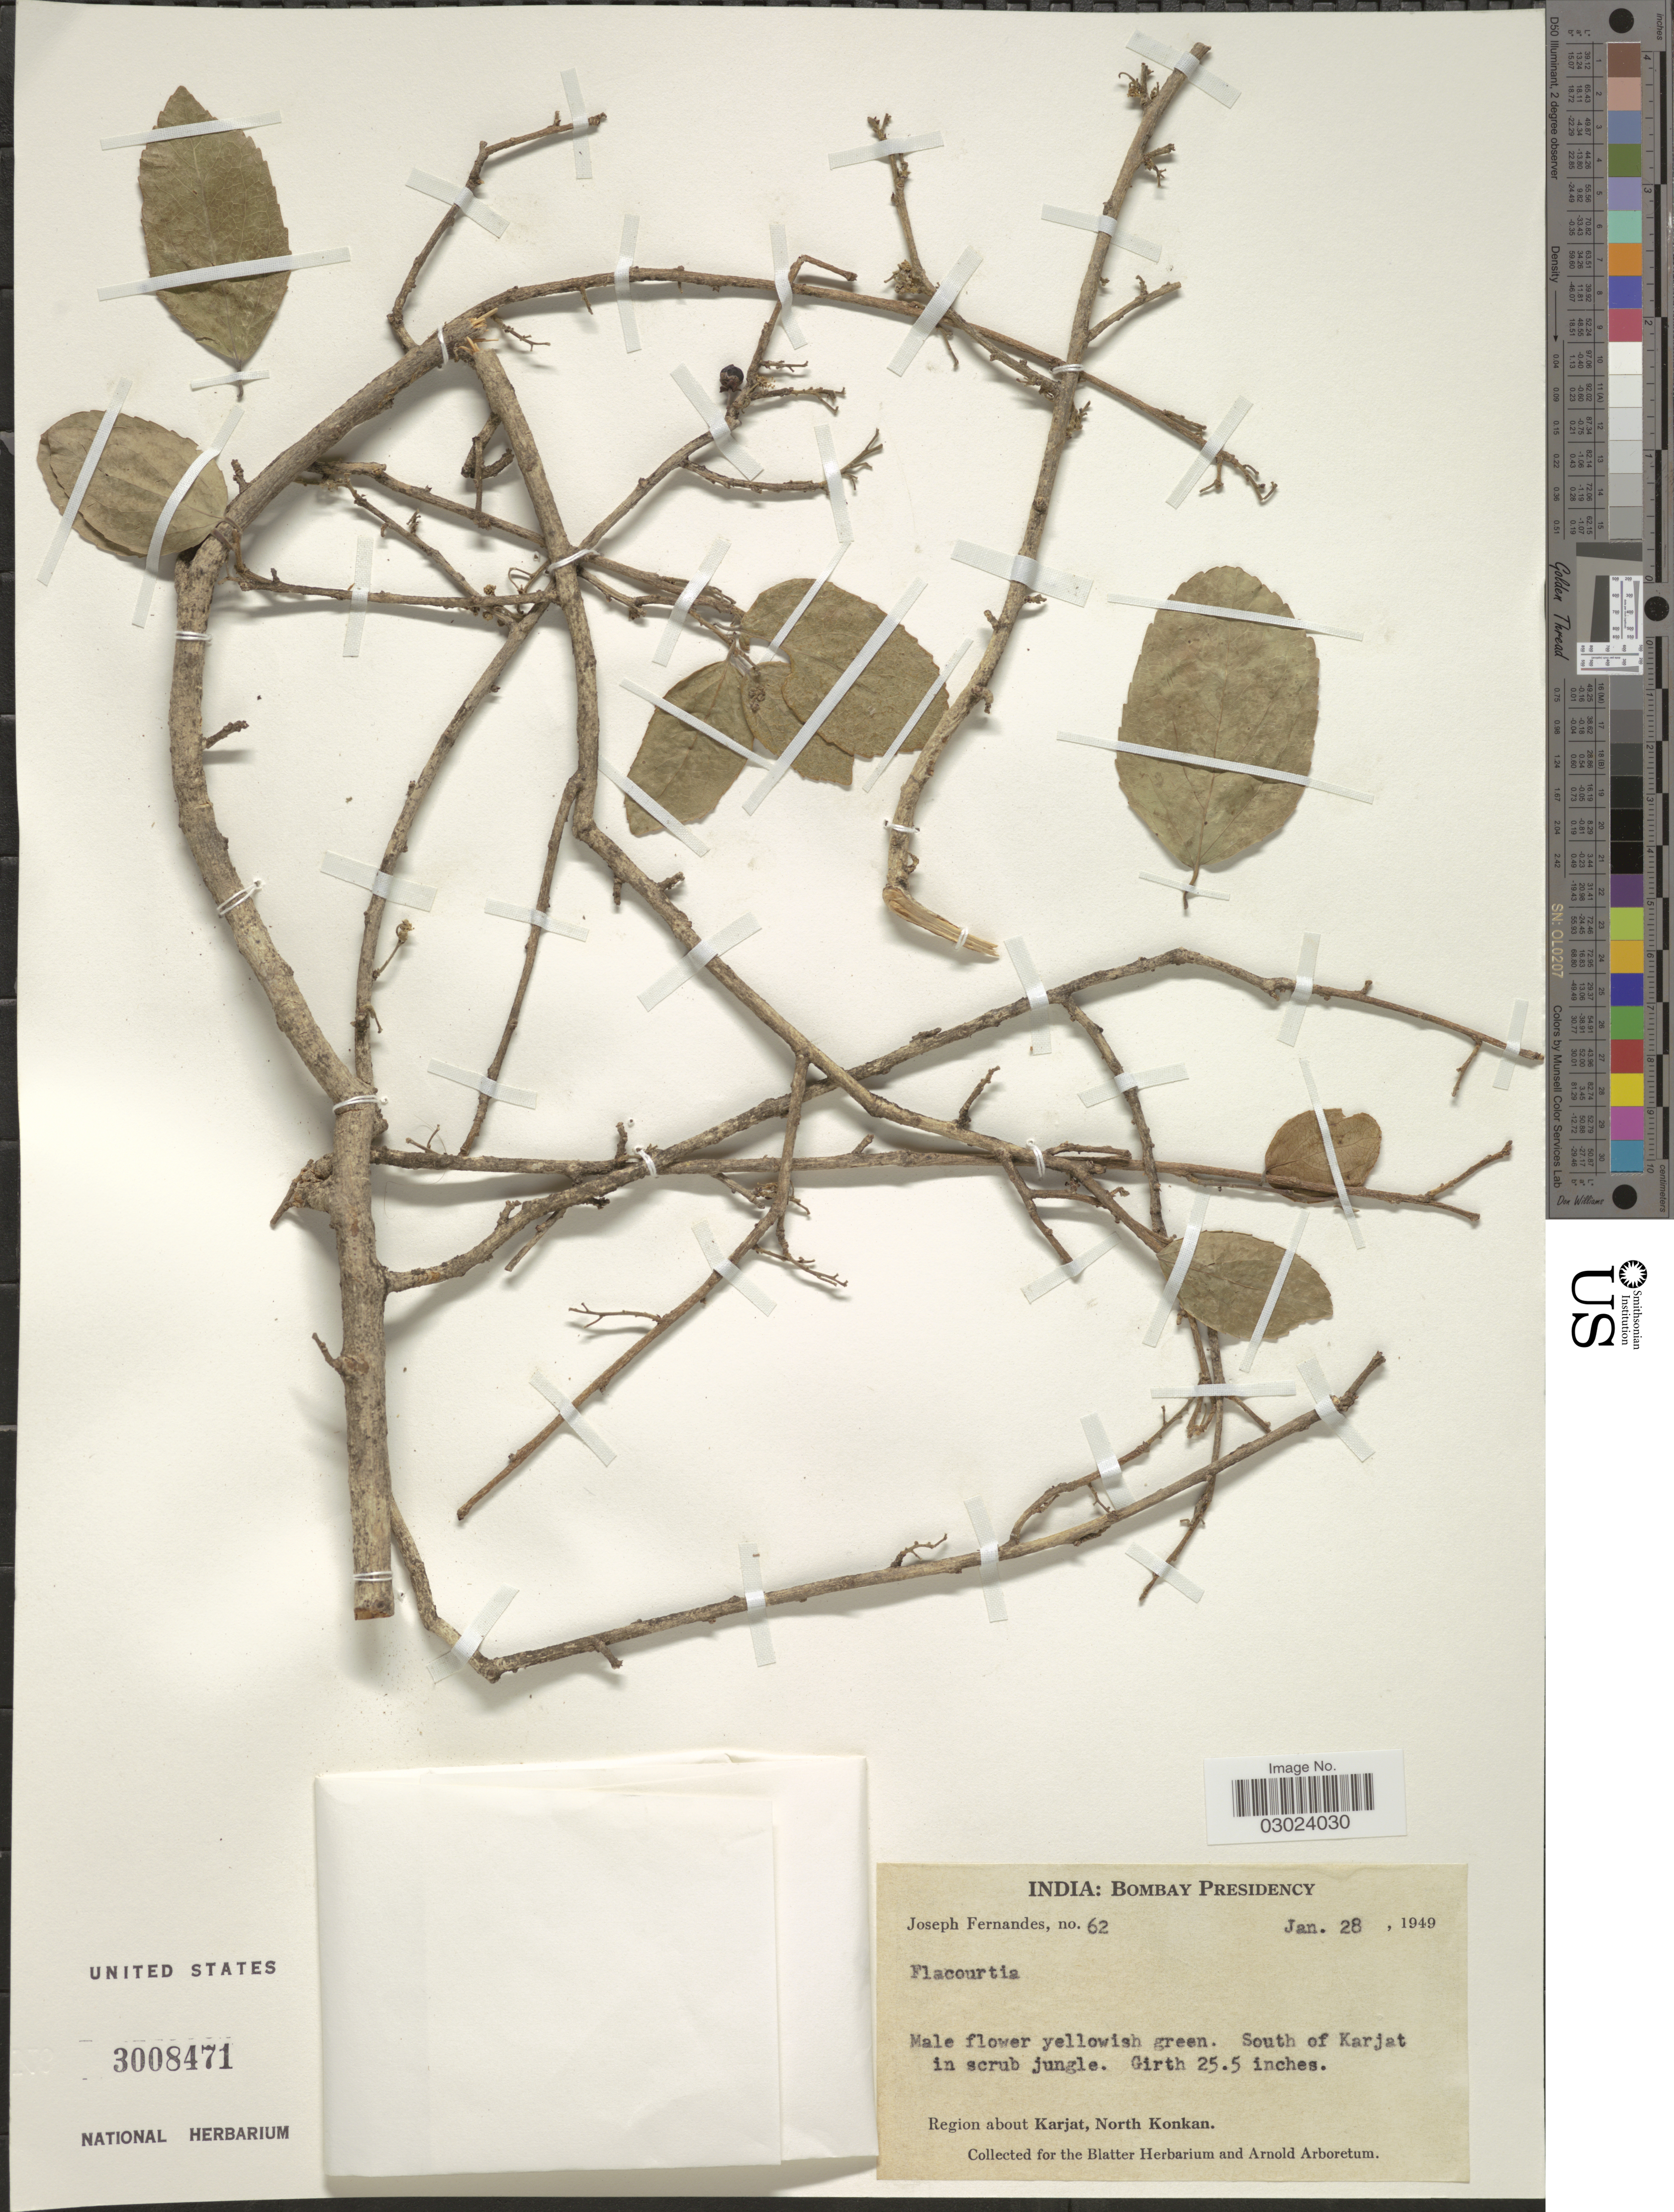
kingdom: Plantae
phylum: Tracheophyta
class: Magnoliopsida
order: Malpighiales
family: Salicaceae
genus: Flacourtia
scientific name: Flacourtia sp.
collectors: J. Fernandes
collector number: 62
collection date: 1949-01-28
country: India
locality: Bombay Presidency. South of Karjat. Region about Karjat, North Konkan.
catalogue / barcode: US 3008471